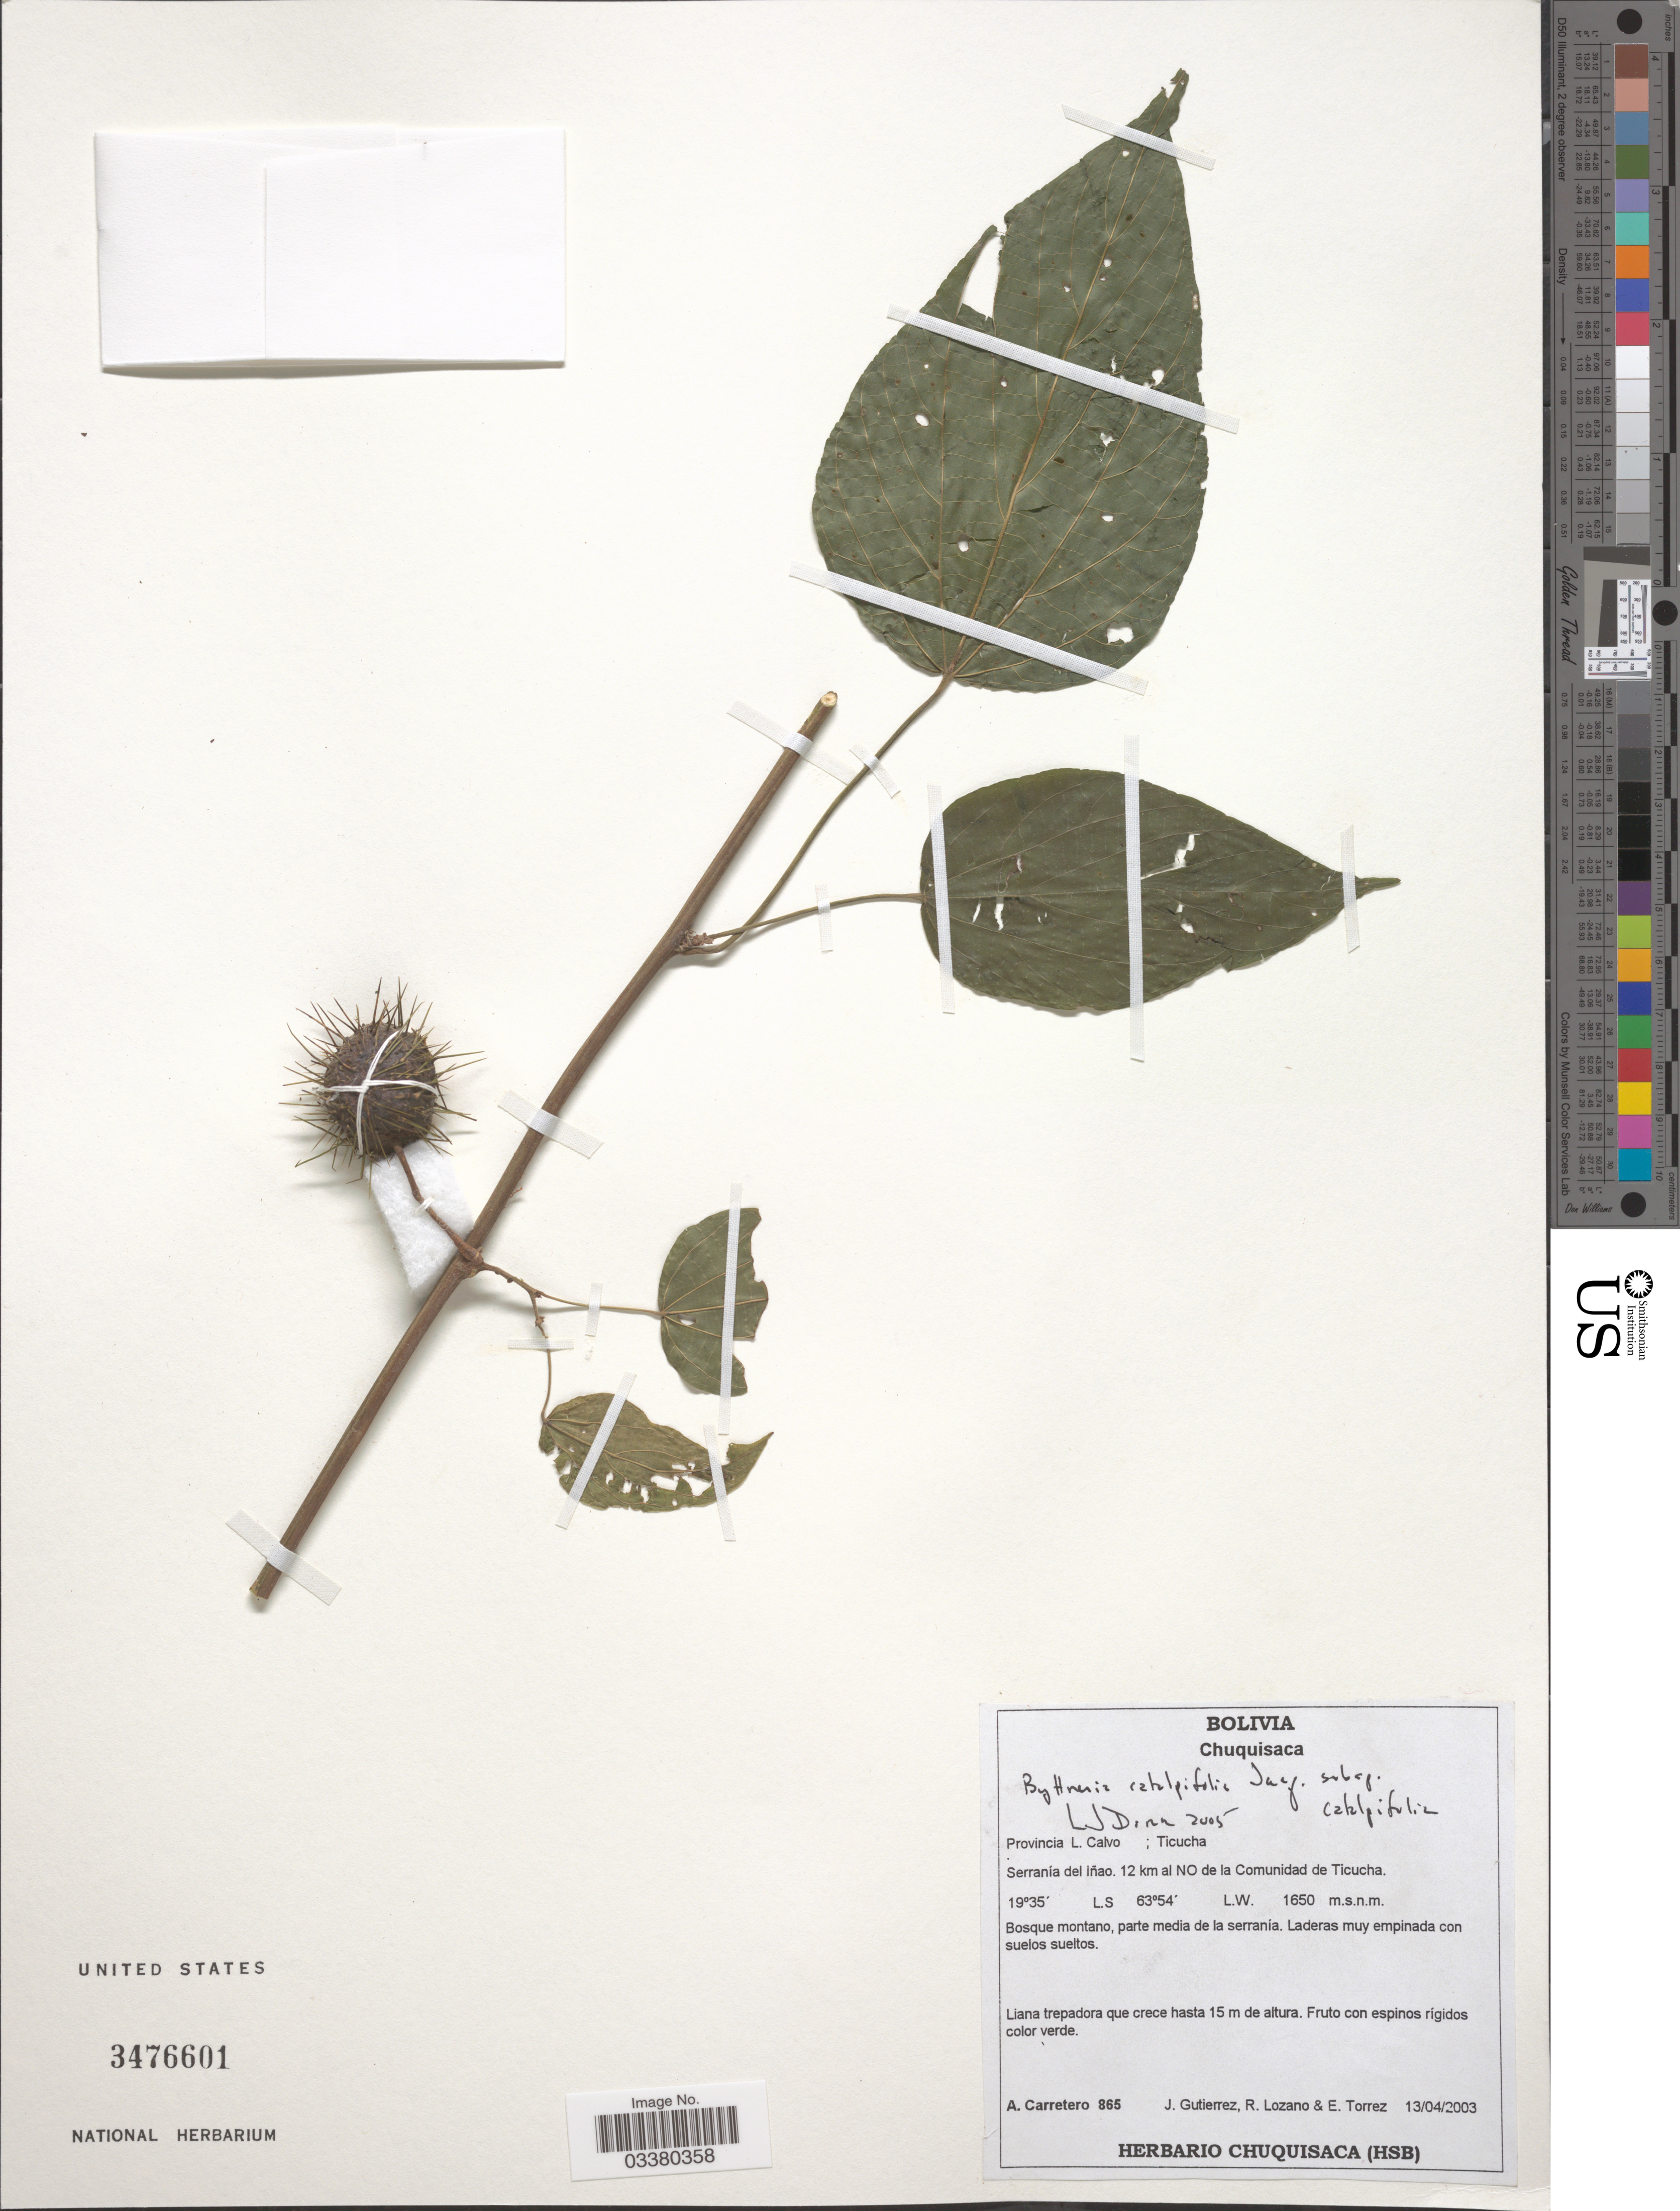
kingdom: Plantae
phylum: Tracheophyta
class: Magnoliopsida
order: Malvales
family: Malvaceae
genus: Byttneria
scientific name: Byttneria catalpifolia subsp. catalpifolia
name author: Jacq.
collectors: A. Carretero, J. Gutierrez, R. Lozano & E. Torrez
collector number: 865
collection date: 2003-04-13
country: Bolivia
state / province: Chuquisaca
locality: Provincia L. Calvo ; Ticucha. Serranía del Iñao. 12 km al NO de la Comunidad de Ticucha.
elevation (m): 1650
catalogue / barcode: US 3476601